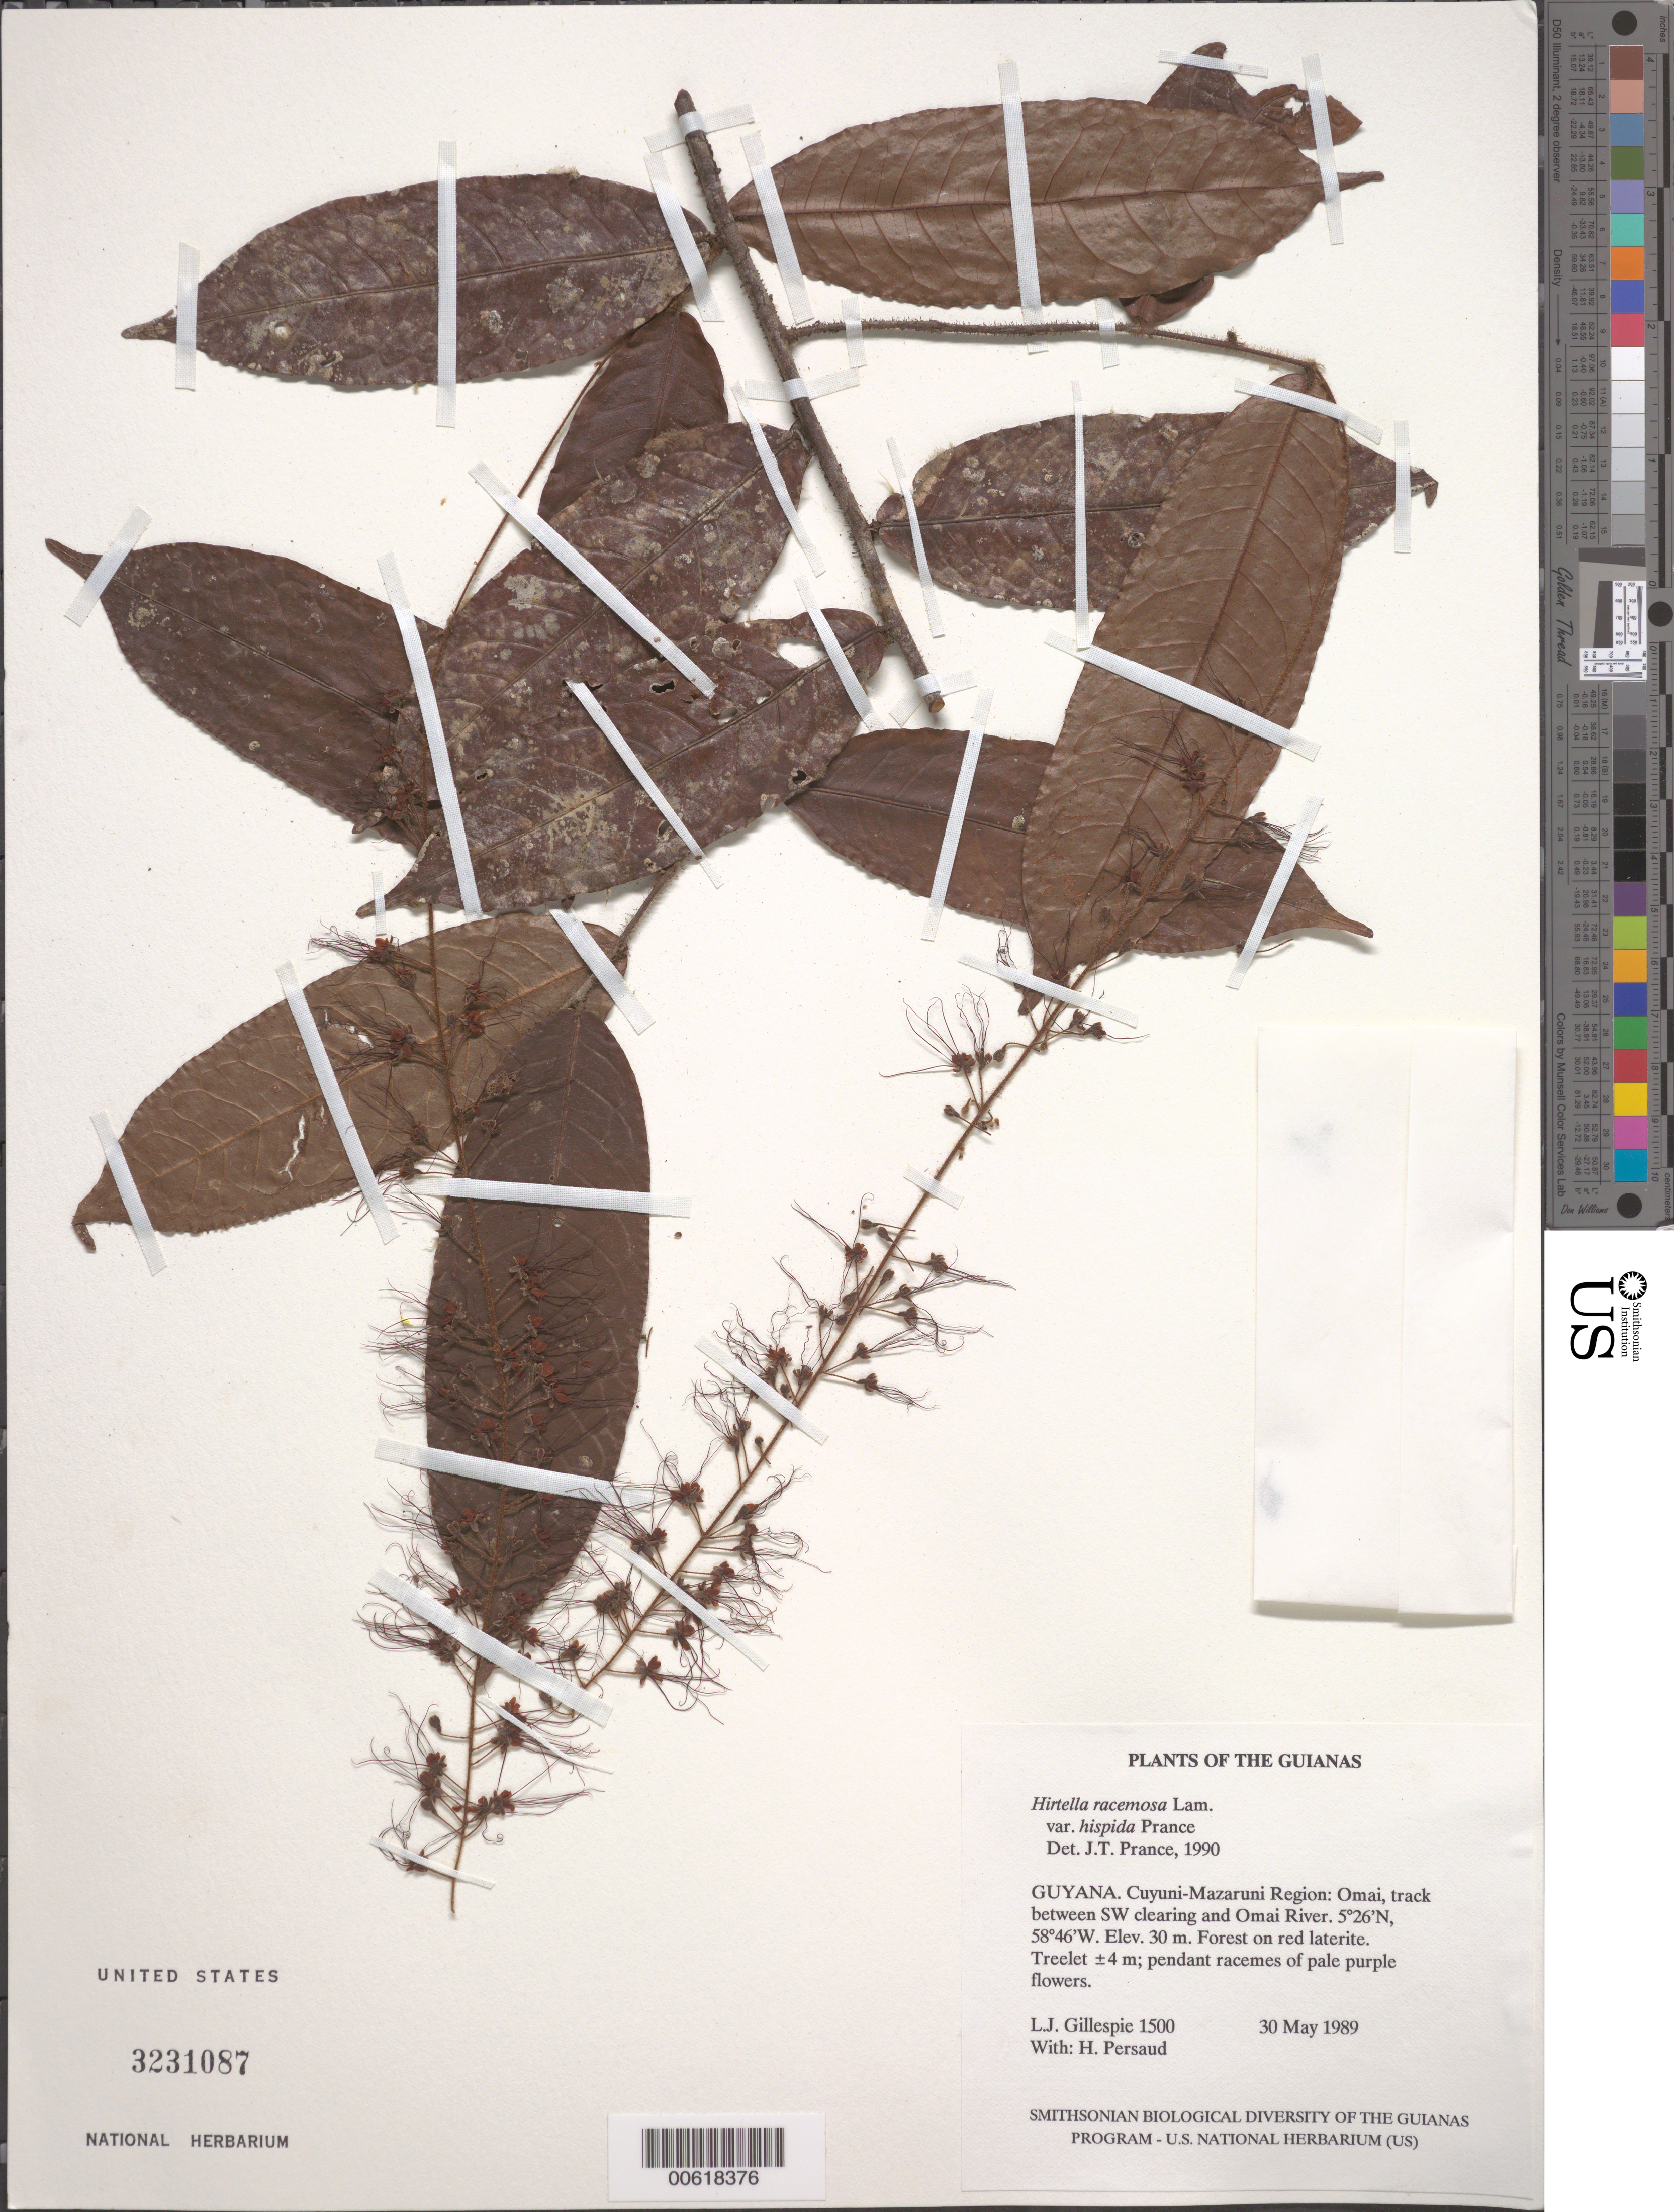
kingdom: Plantae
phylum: Tracheophyta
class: Magnoliopsida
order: Malpighiales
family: Chrysobalanaceae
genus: Hirtella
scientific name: Hirtella racemosa var. hispida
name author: Prance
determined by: Prance, G. T.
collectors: L. J. Gillespie & H. Persaud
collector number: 1500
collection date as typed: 30 May 1989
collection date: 1989-05-30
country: Guyana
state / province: Cuyuni-Mazaruni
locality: Omai, track between SW clearing and Omai River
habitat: Forest on red laterite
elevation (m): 30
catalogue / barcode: US 3231087